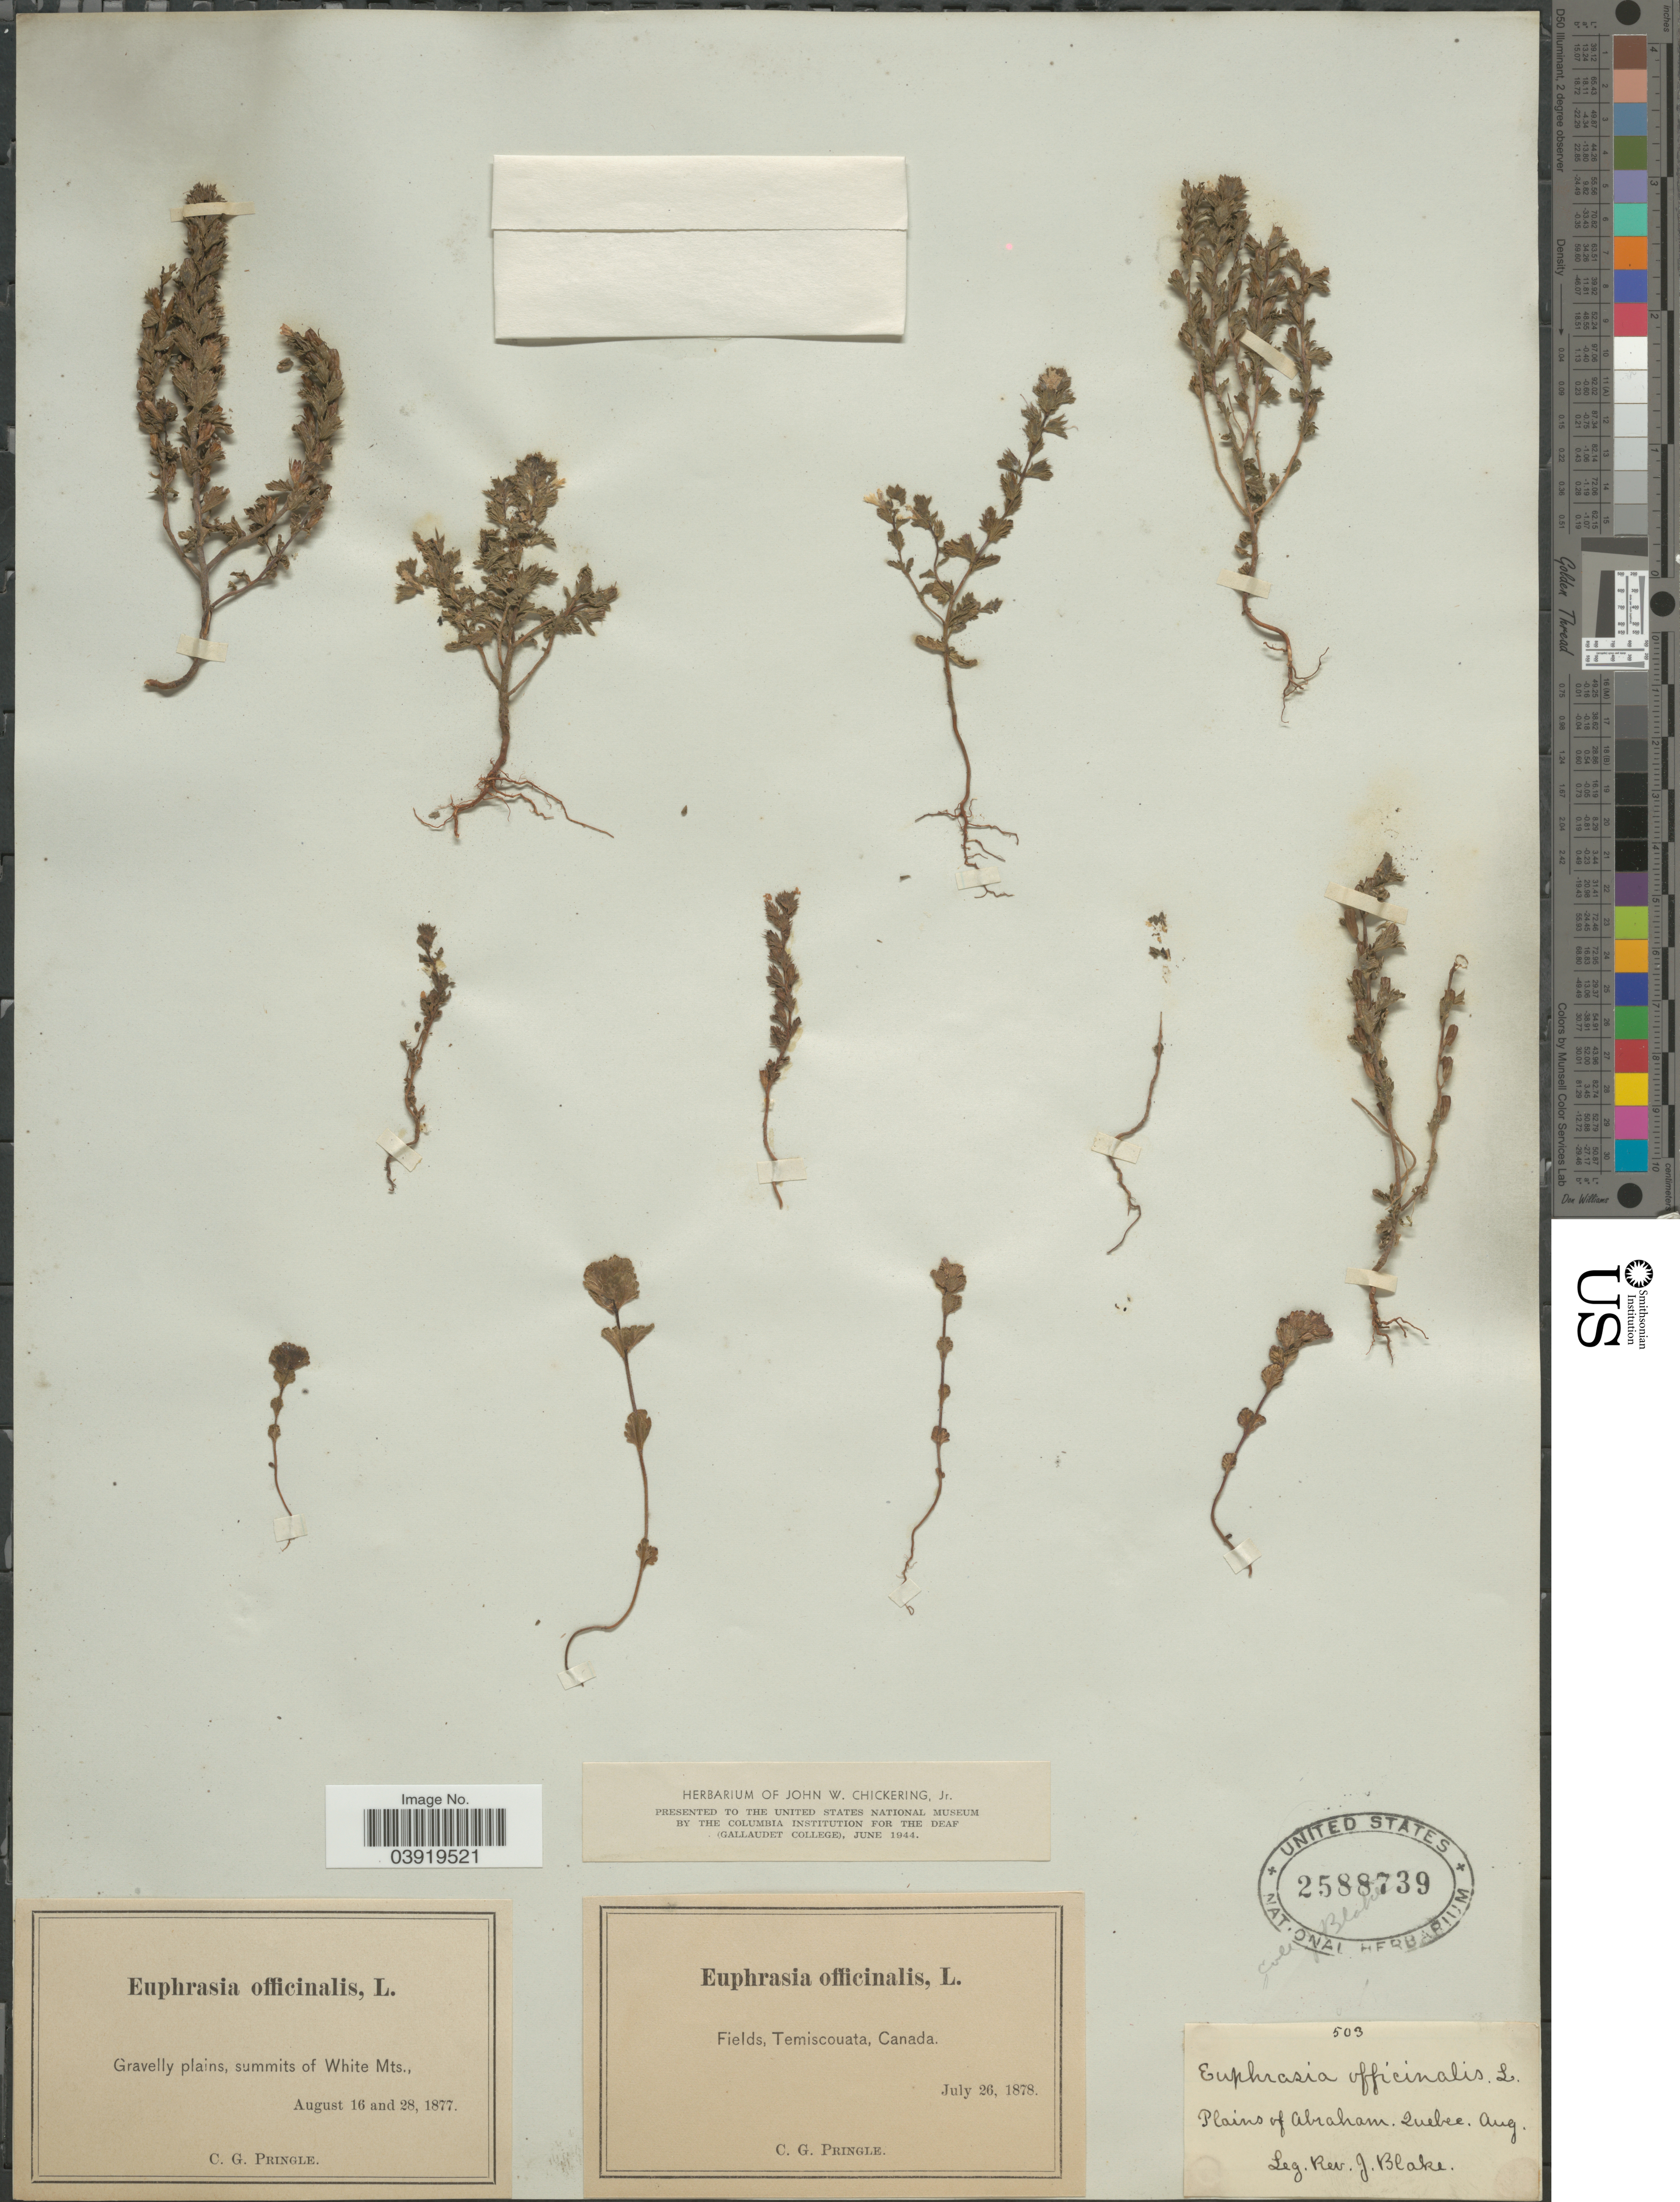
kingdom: Plantae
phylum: Tracheophyta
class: Magnoliopsida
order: Lamiales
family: Orobanchaceae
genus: Euphrasia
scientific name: Euphrasia officinalis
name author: L.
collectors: J. Blake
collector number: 503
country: Canada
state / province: Quebec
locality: Plains of Abraham.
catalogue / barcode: US 2588739-3